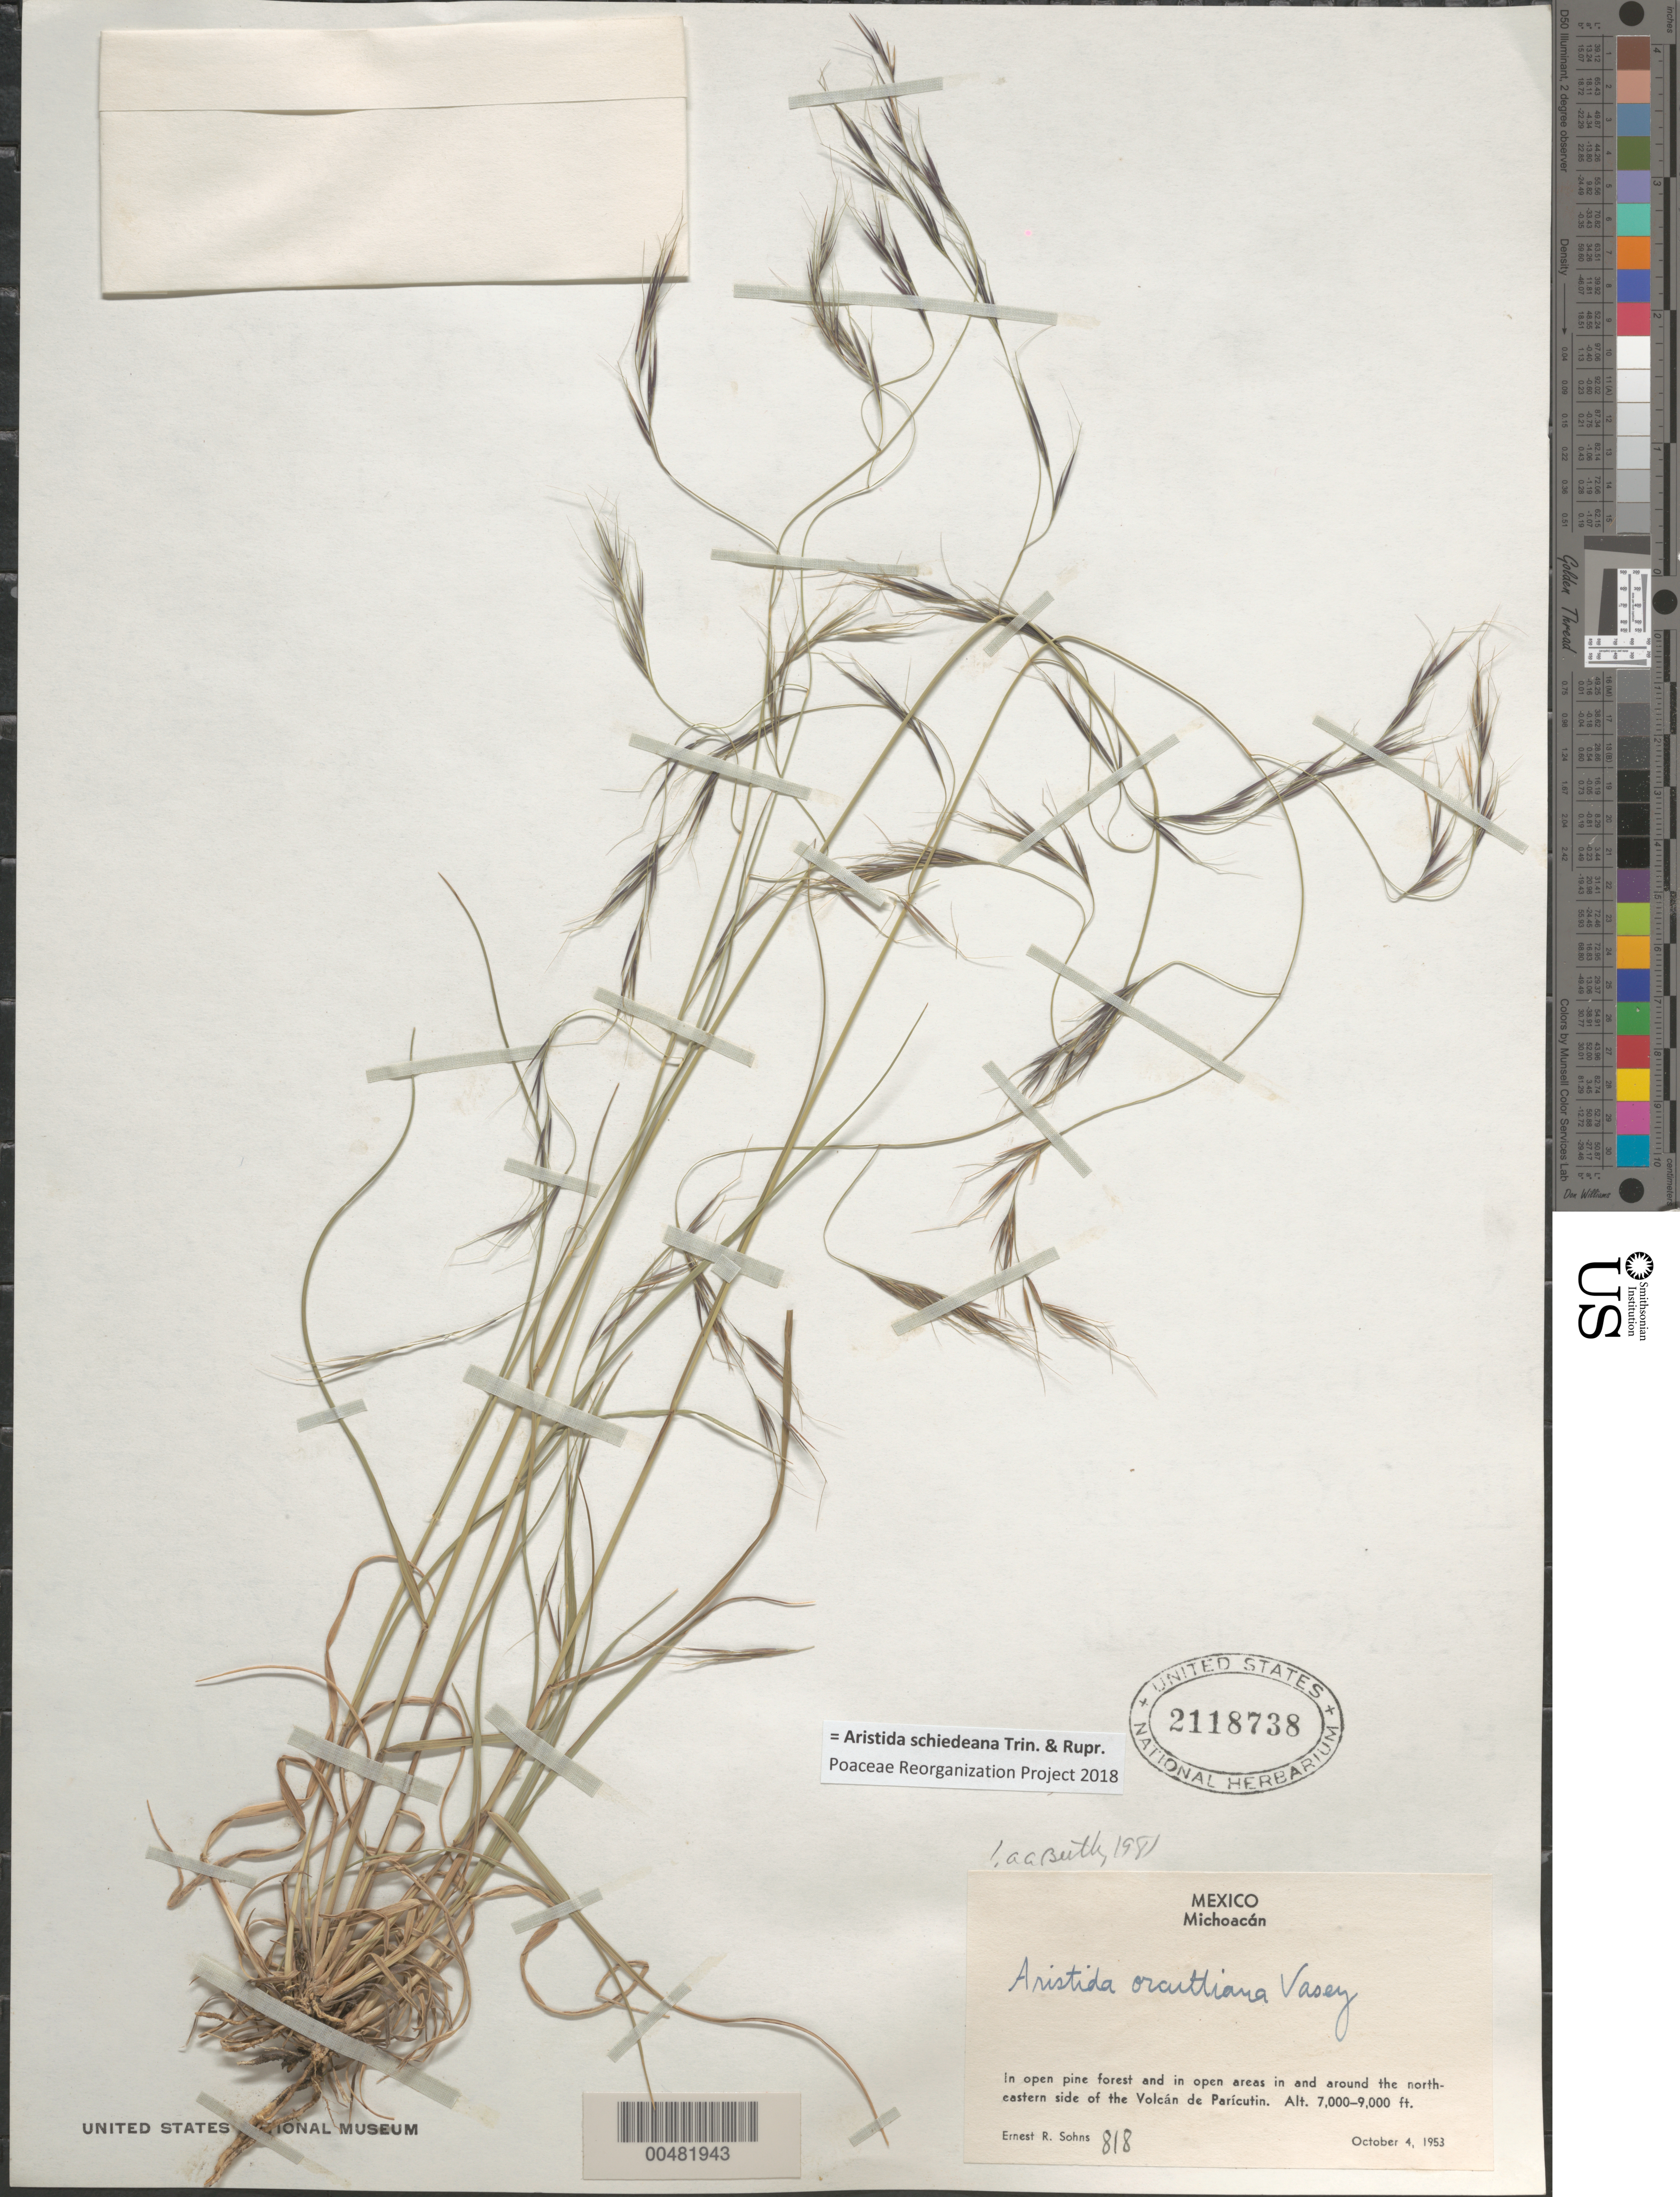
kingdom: Plantae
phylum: Tracheophyta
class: Liliopsida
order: Poales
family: Poaceae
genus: Aristida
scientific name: Aristida schiedeana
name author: Trin. & Rupr.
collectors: E. R. Sohns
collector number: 818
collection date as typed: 4 Oct 1953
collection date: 1953-10-04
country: Mexico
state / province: Michoacán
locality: In and around the NE side of the Volcán de Parícutin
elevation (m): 2134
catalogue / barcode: US 2118738